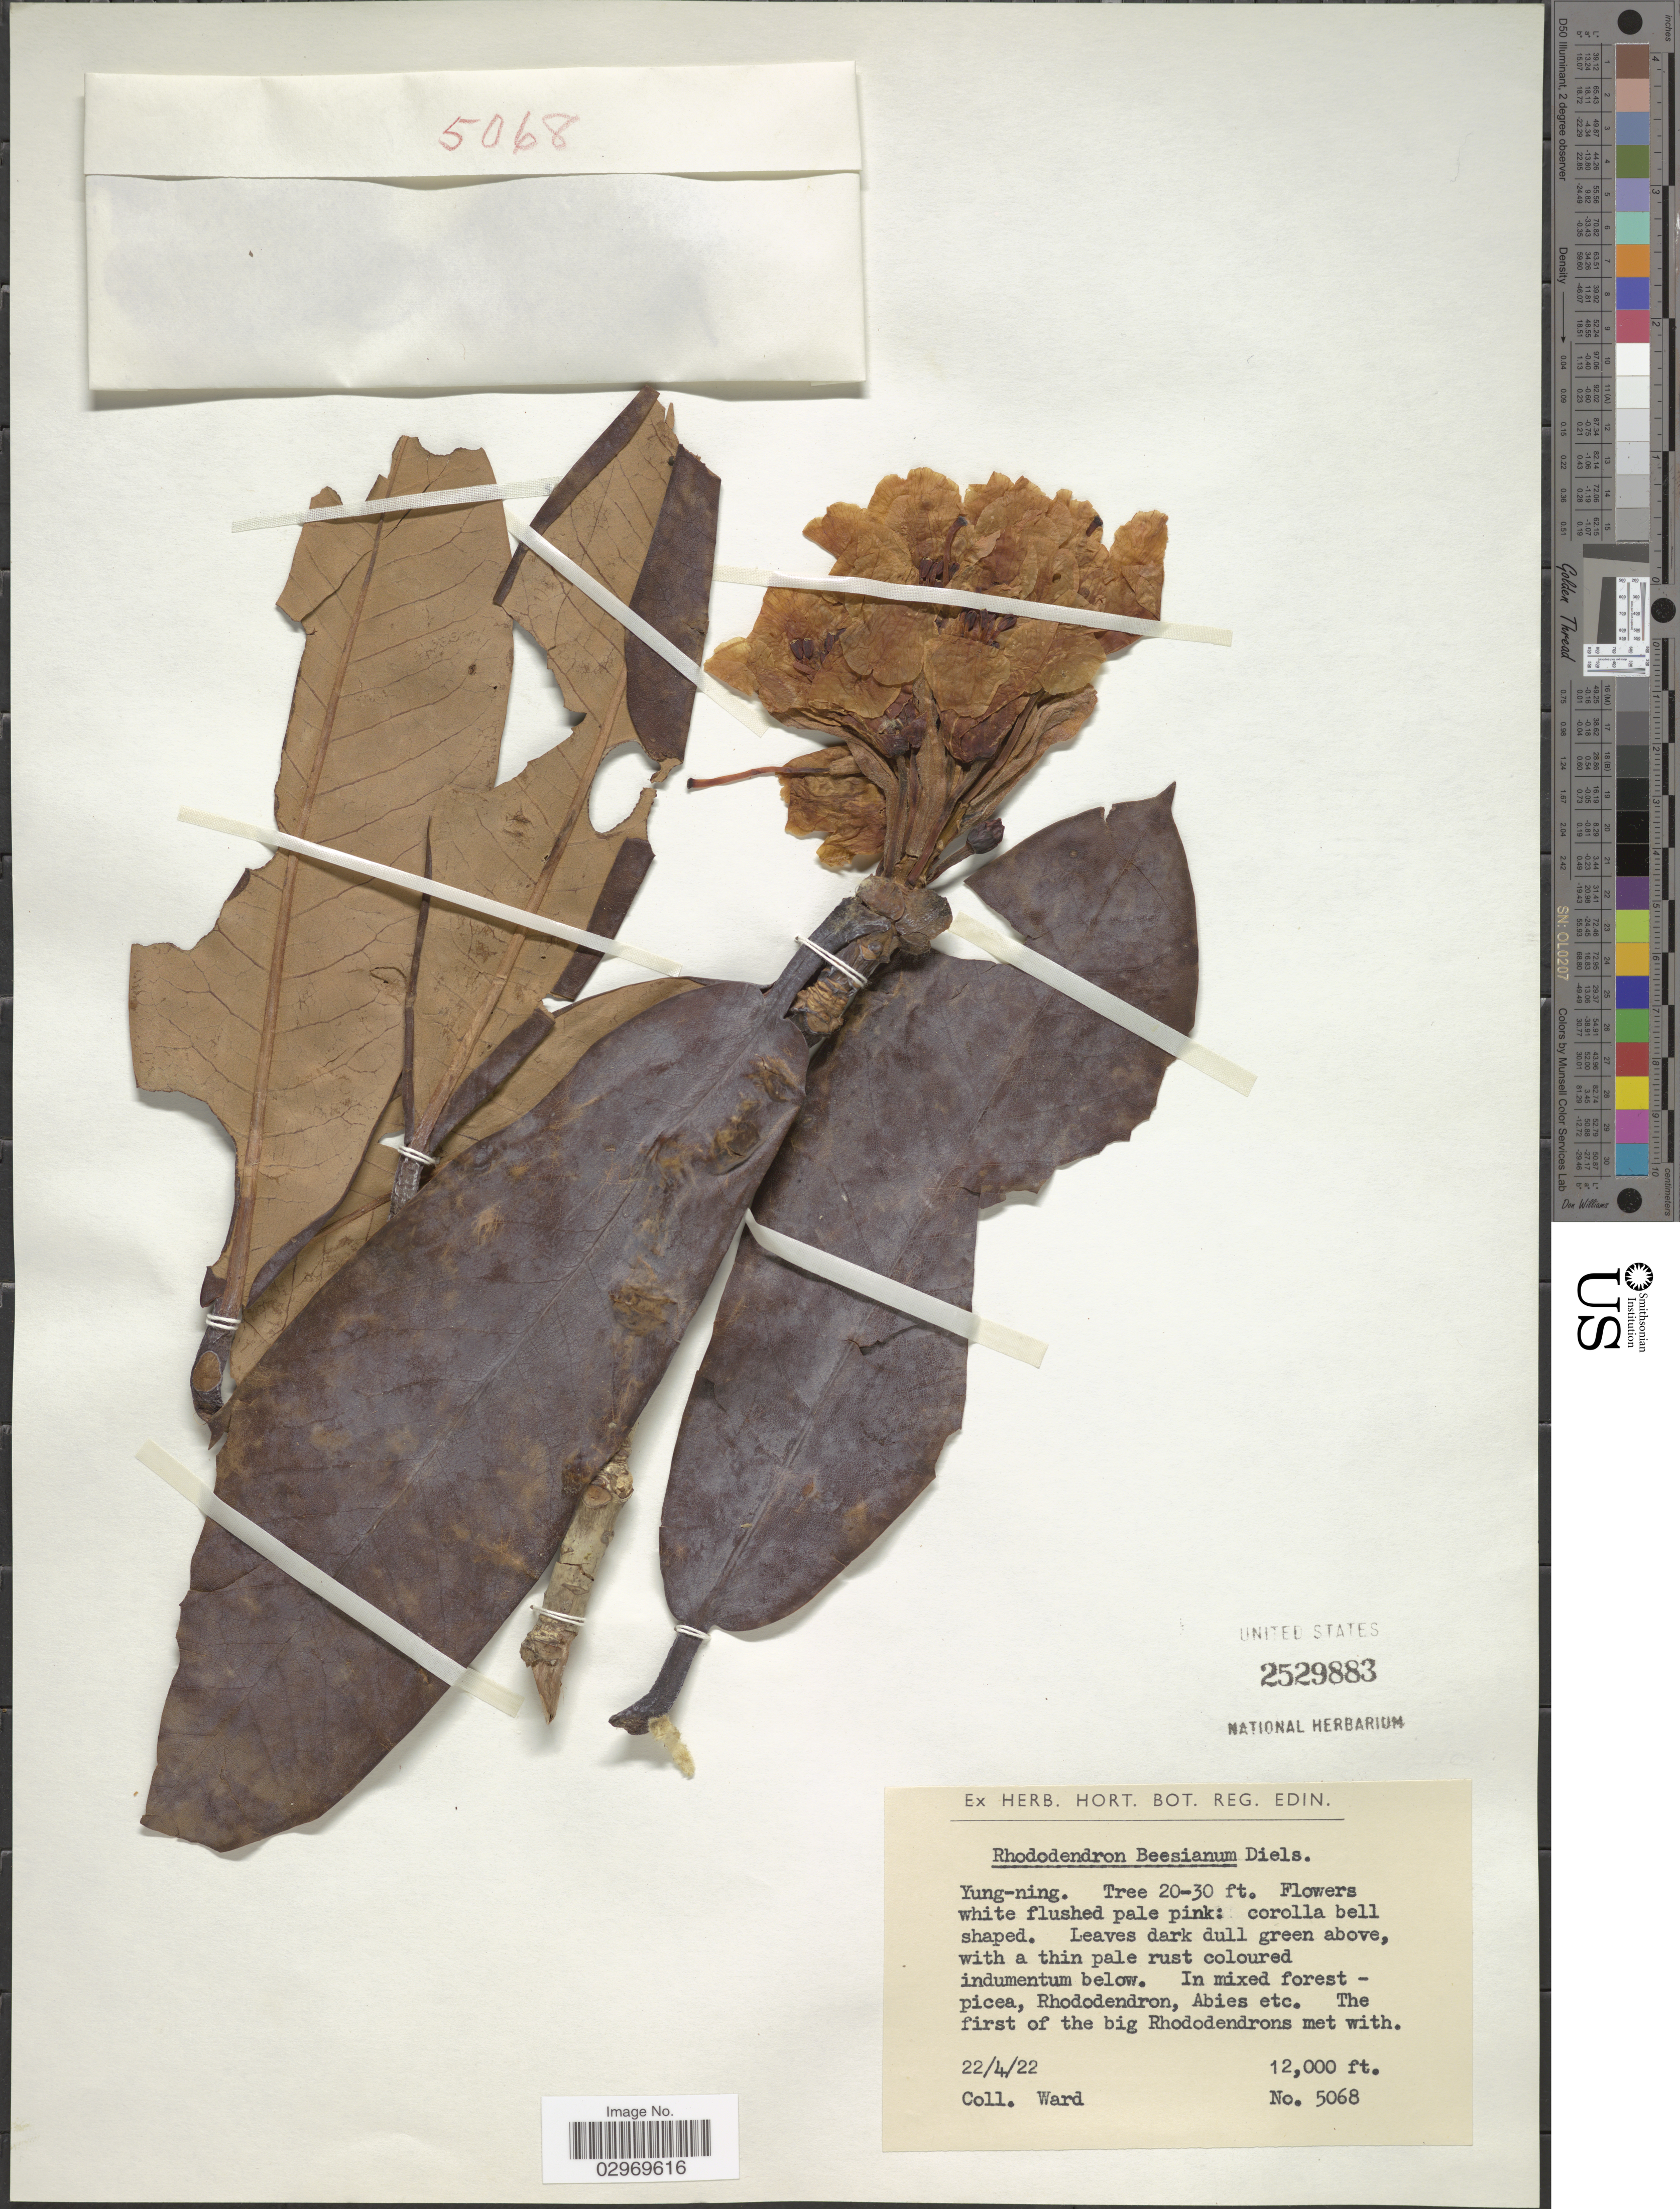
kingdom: Plantae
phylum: Tracheophyta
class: Magnoliopsida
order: Ericales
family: Ericaceae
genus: Rhododendron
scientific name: Rhododendron beesianum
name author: Diels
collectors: -- Ward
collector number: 5068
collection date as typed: Transcribed d/m/y: 22/4/22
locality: Yung-nin.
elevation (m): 3658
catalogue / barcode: US 2529883